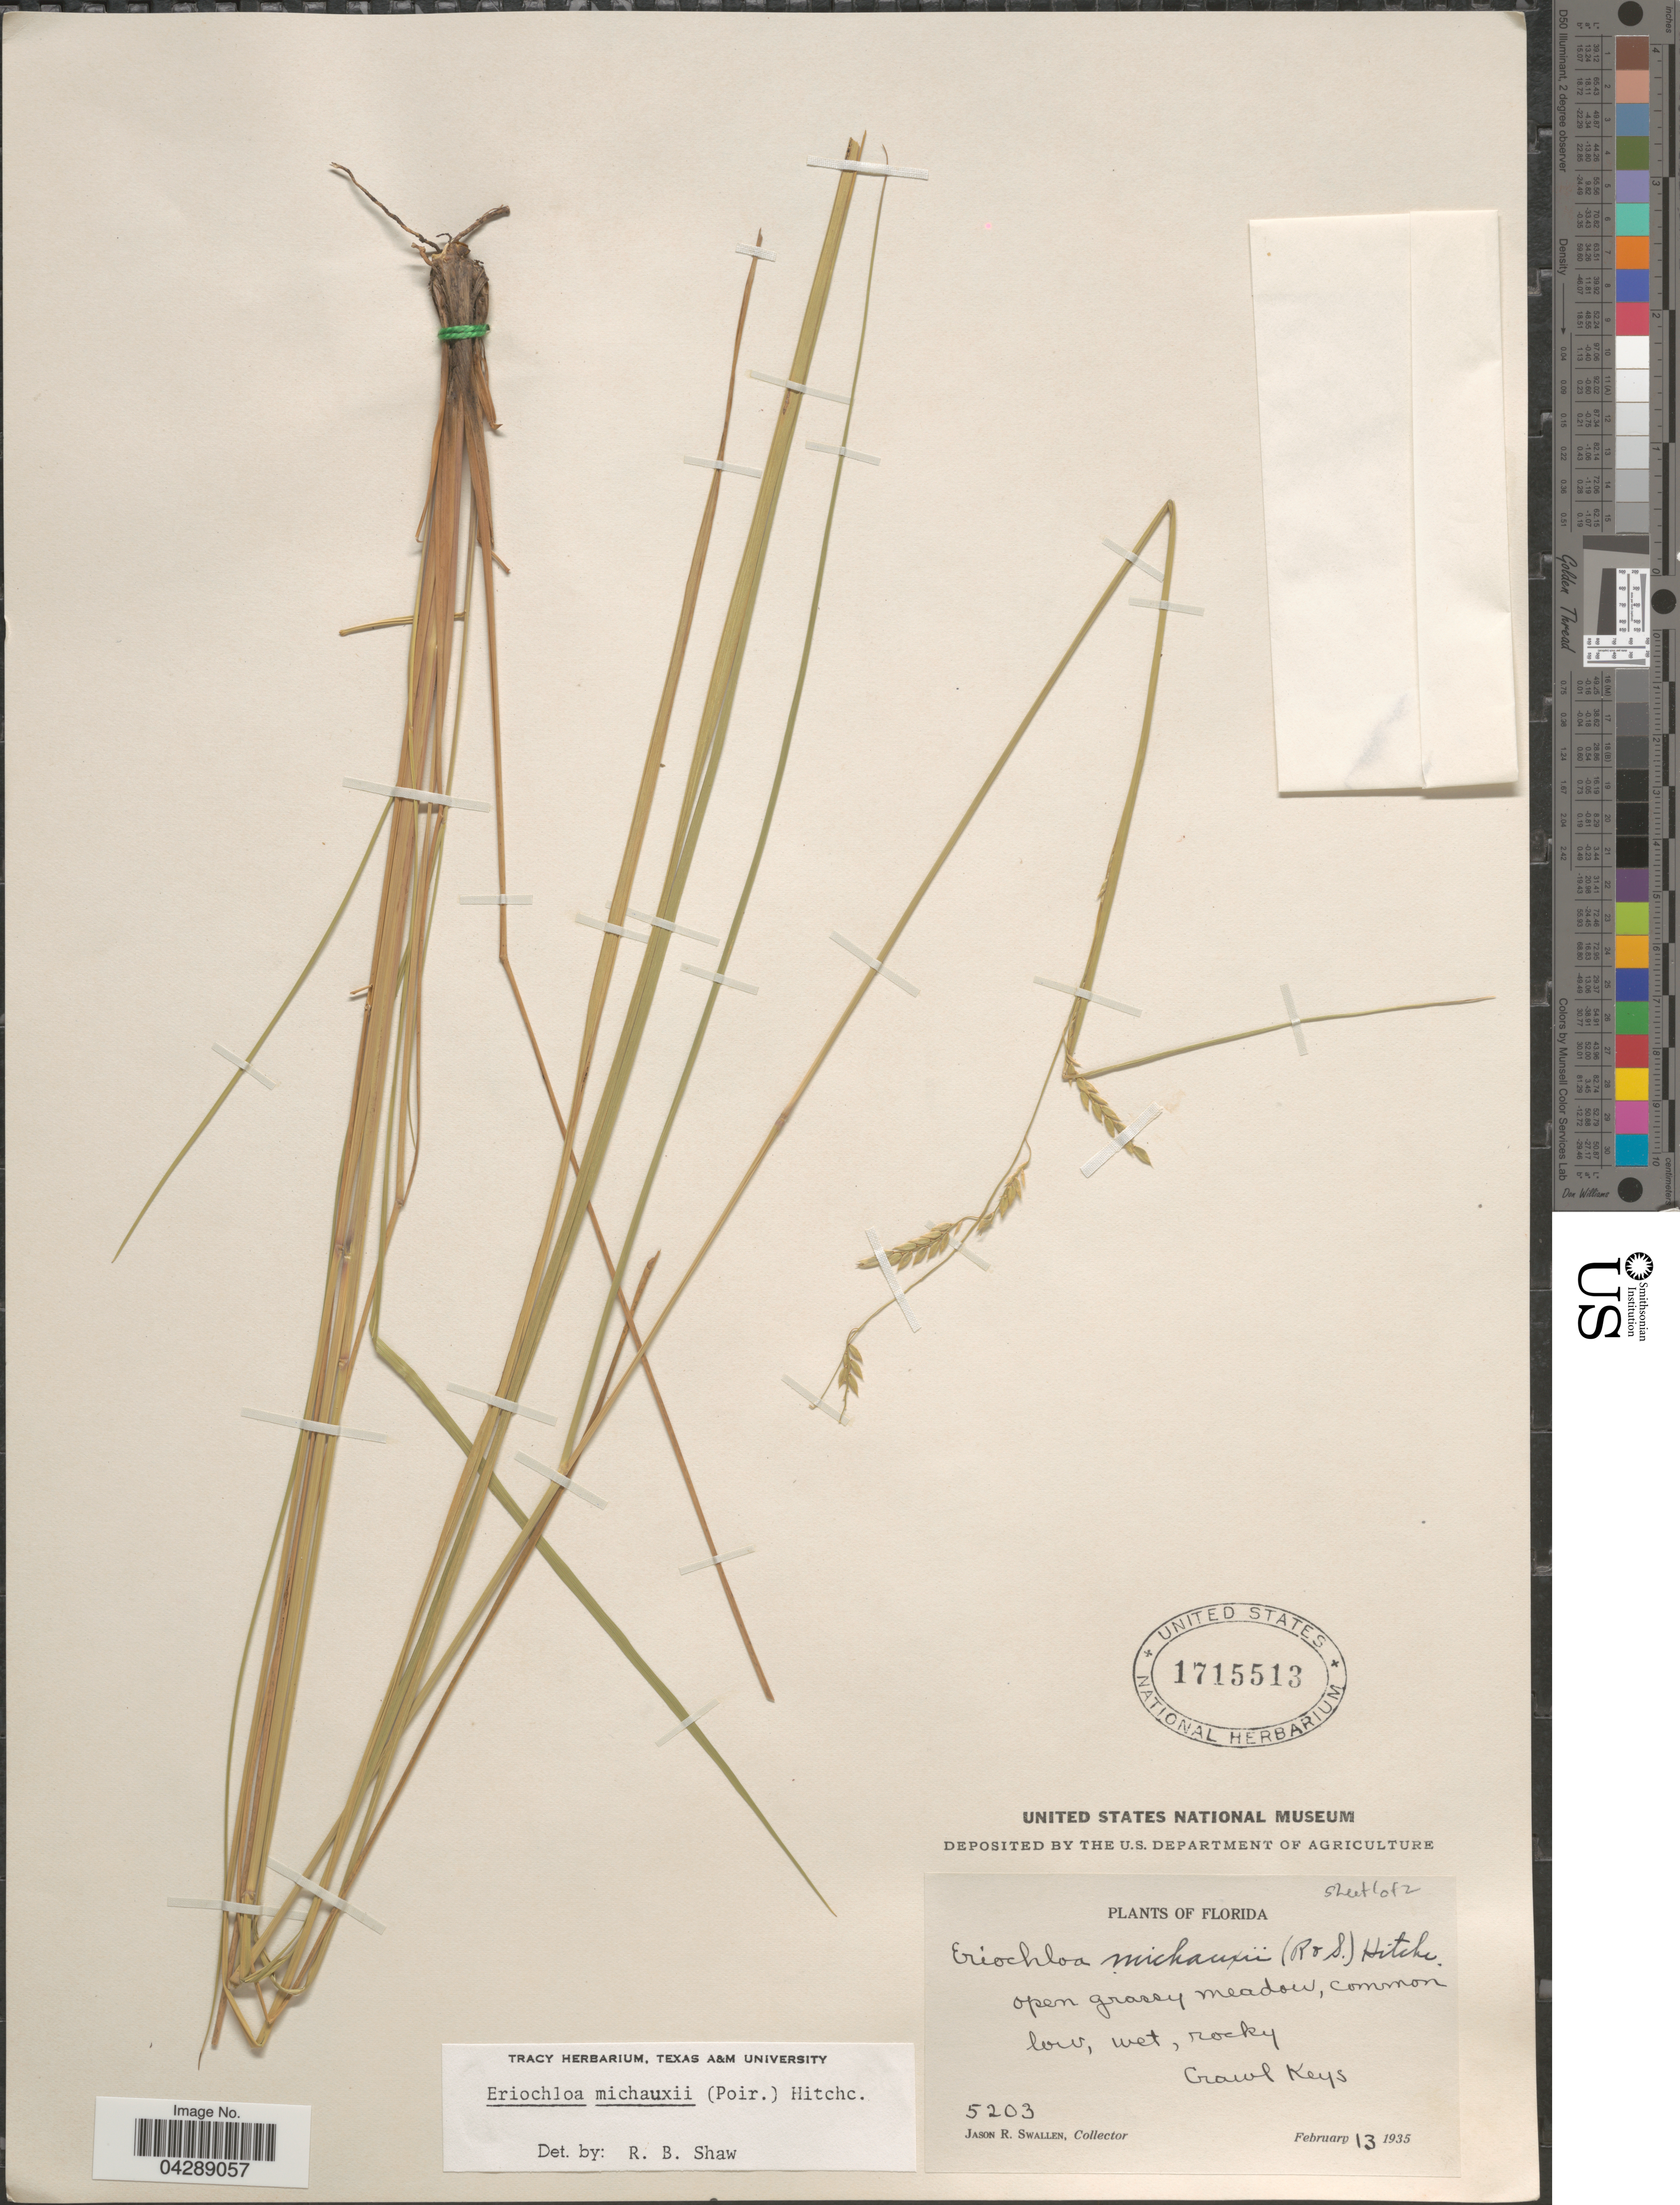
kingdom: Plantae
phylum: Tracheophyta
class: Liliopsida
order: Poales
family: Poaceae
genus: Eriochloa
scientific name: Eriochloa michauxii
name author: (Poir.) Hitchc.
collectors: J. R. Swallen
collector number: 5203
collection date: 1935-02-13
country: United States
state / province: Florida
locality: Crawl Keys.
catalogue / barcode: US 1715513